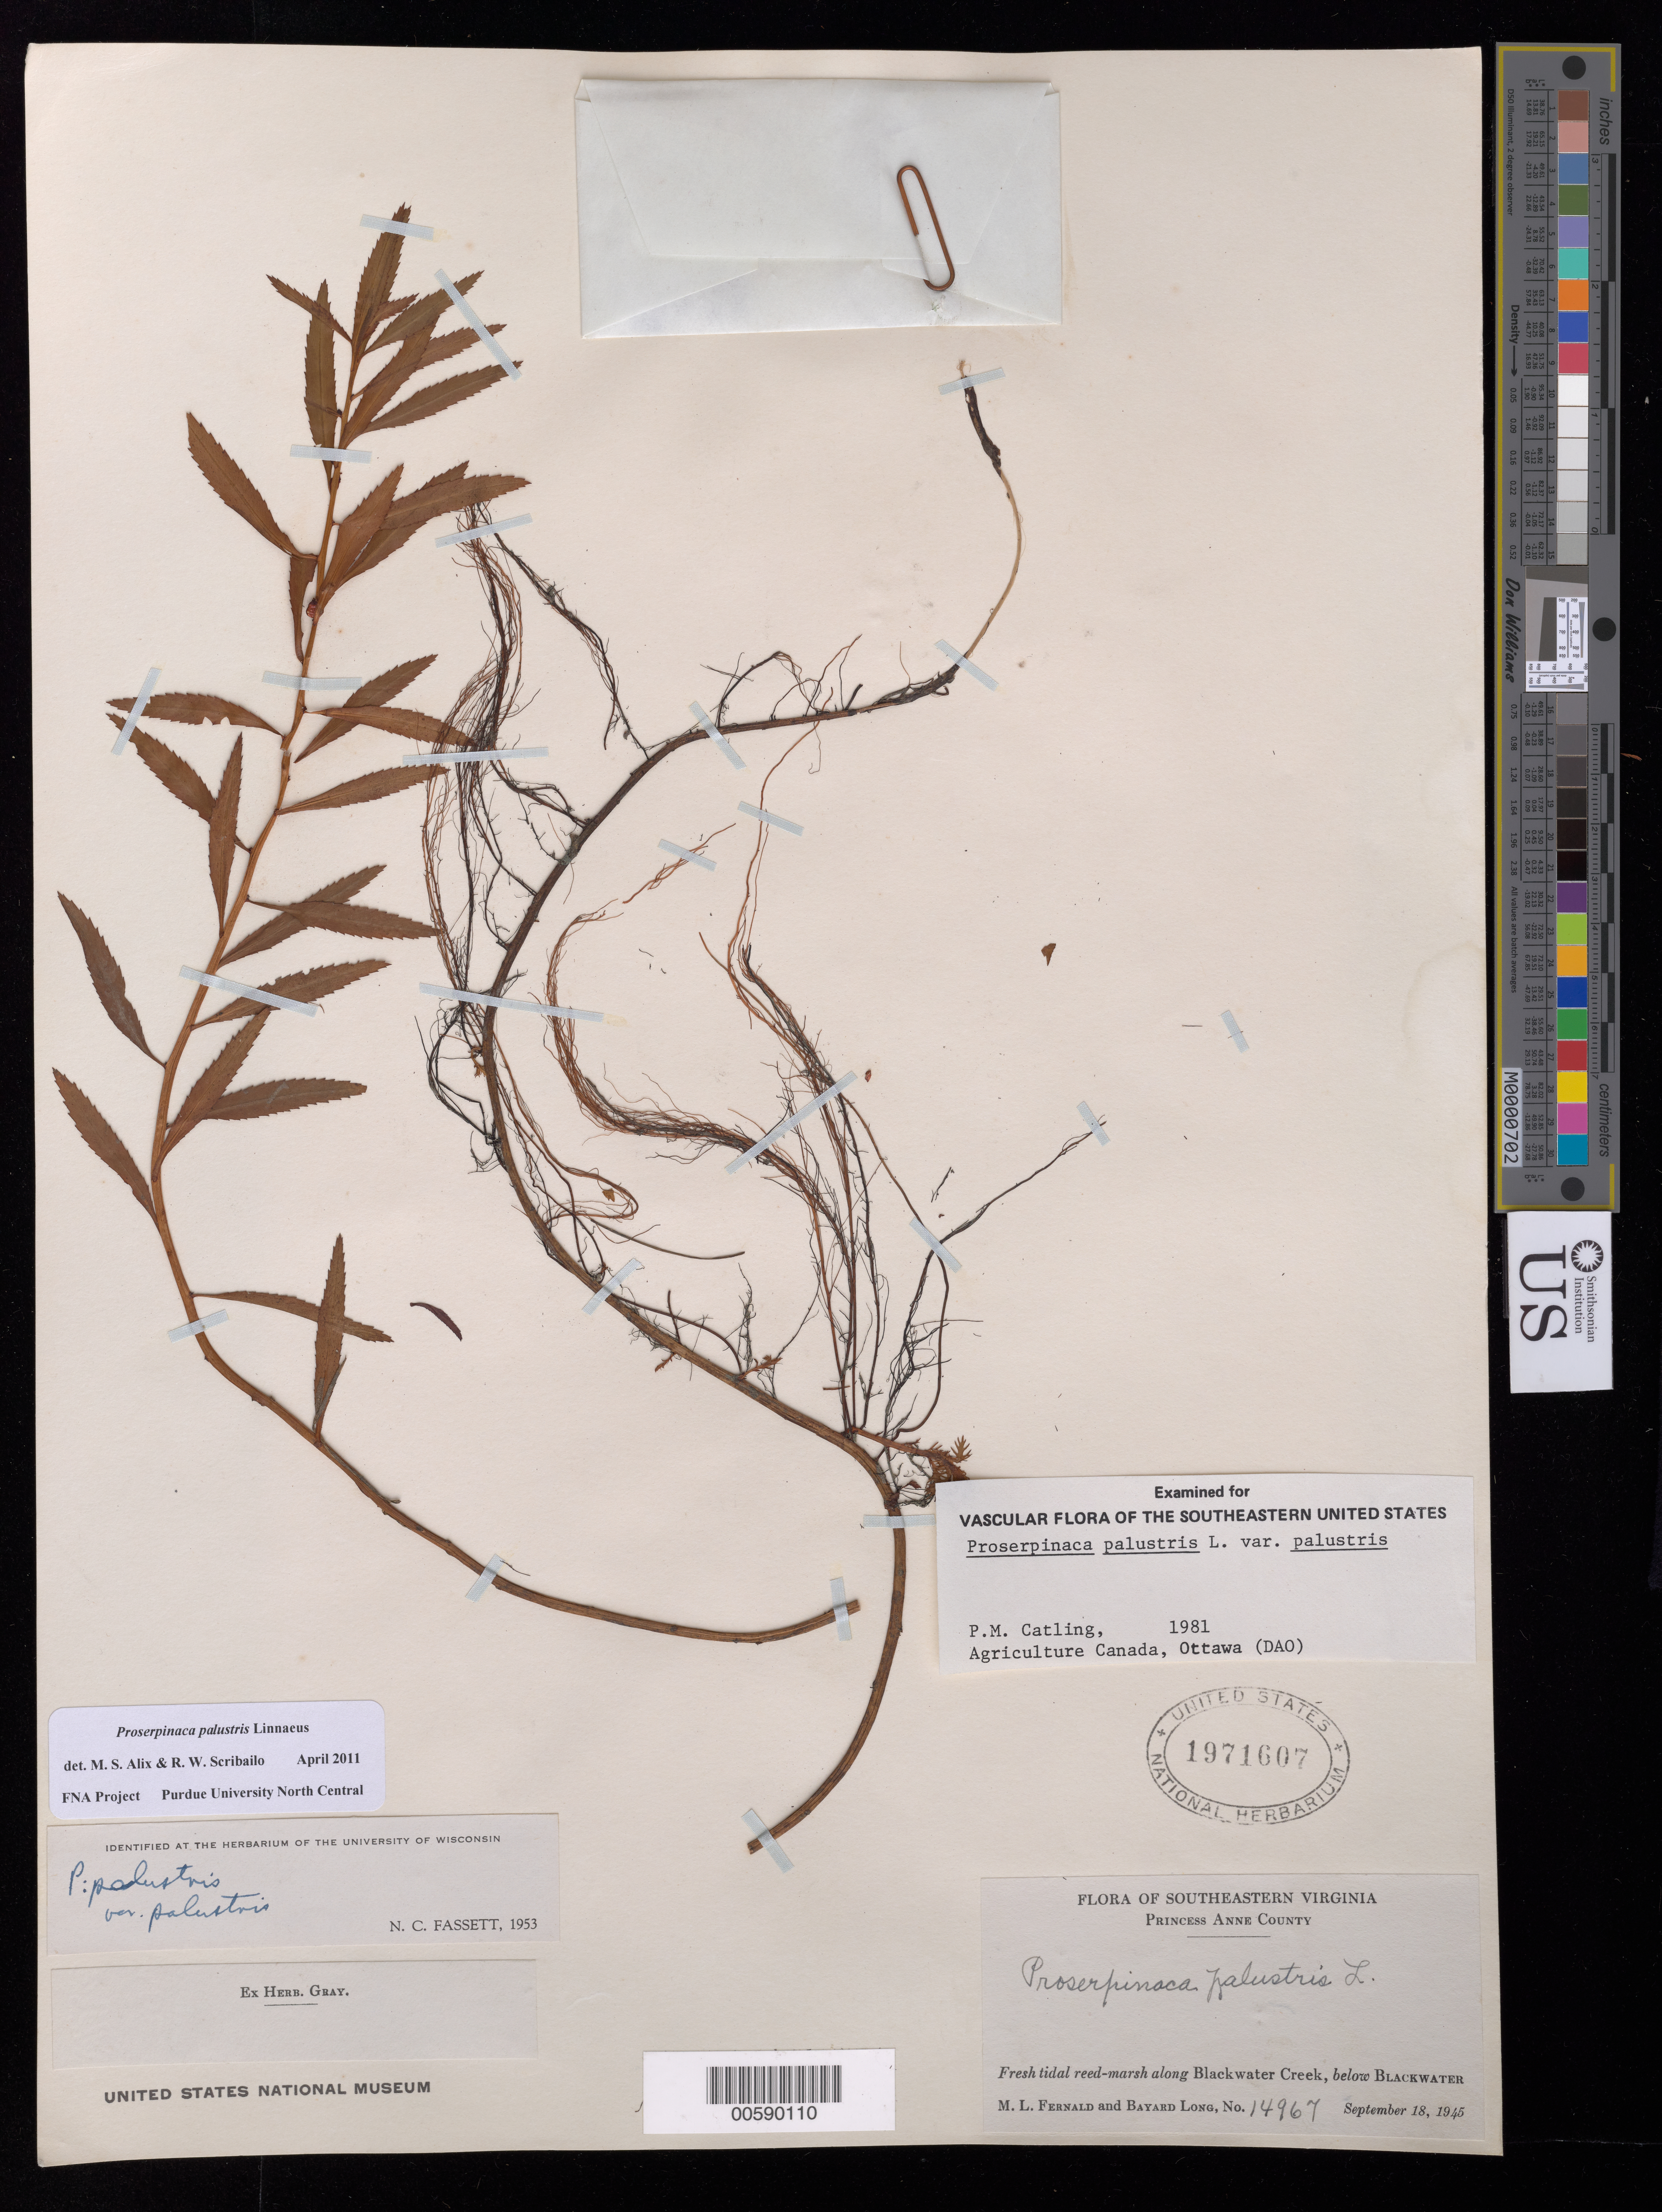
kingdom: Plantae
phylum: Tracheophyta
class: Magnoliopsida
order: Saxifragales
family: Haloragaceae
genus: Proserpinaca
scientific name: Proserpinaca palustris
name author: L.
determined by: Scribailo, R. W.; Alix, M. S.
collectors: M. L. Fernald & B. Long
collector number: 14967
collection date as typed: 18 Sep 1945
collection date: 1945-09-18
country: United States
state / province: Virginia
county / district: City of Virginia Beach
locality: Princess Anne County, Blackwater Creek, below Blackwater. [Princess Anne County is now part of City of Virginia Beach.]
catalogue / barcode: US 1971607